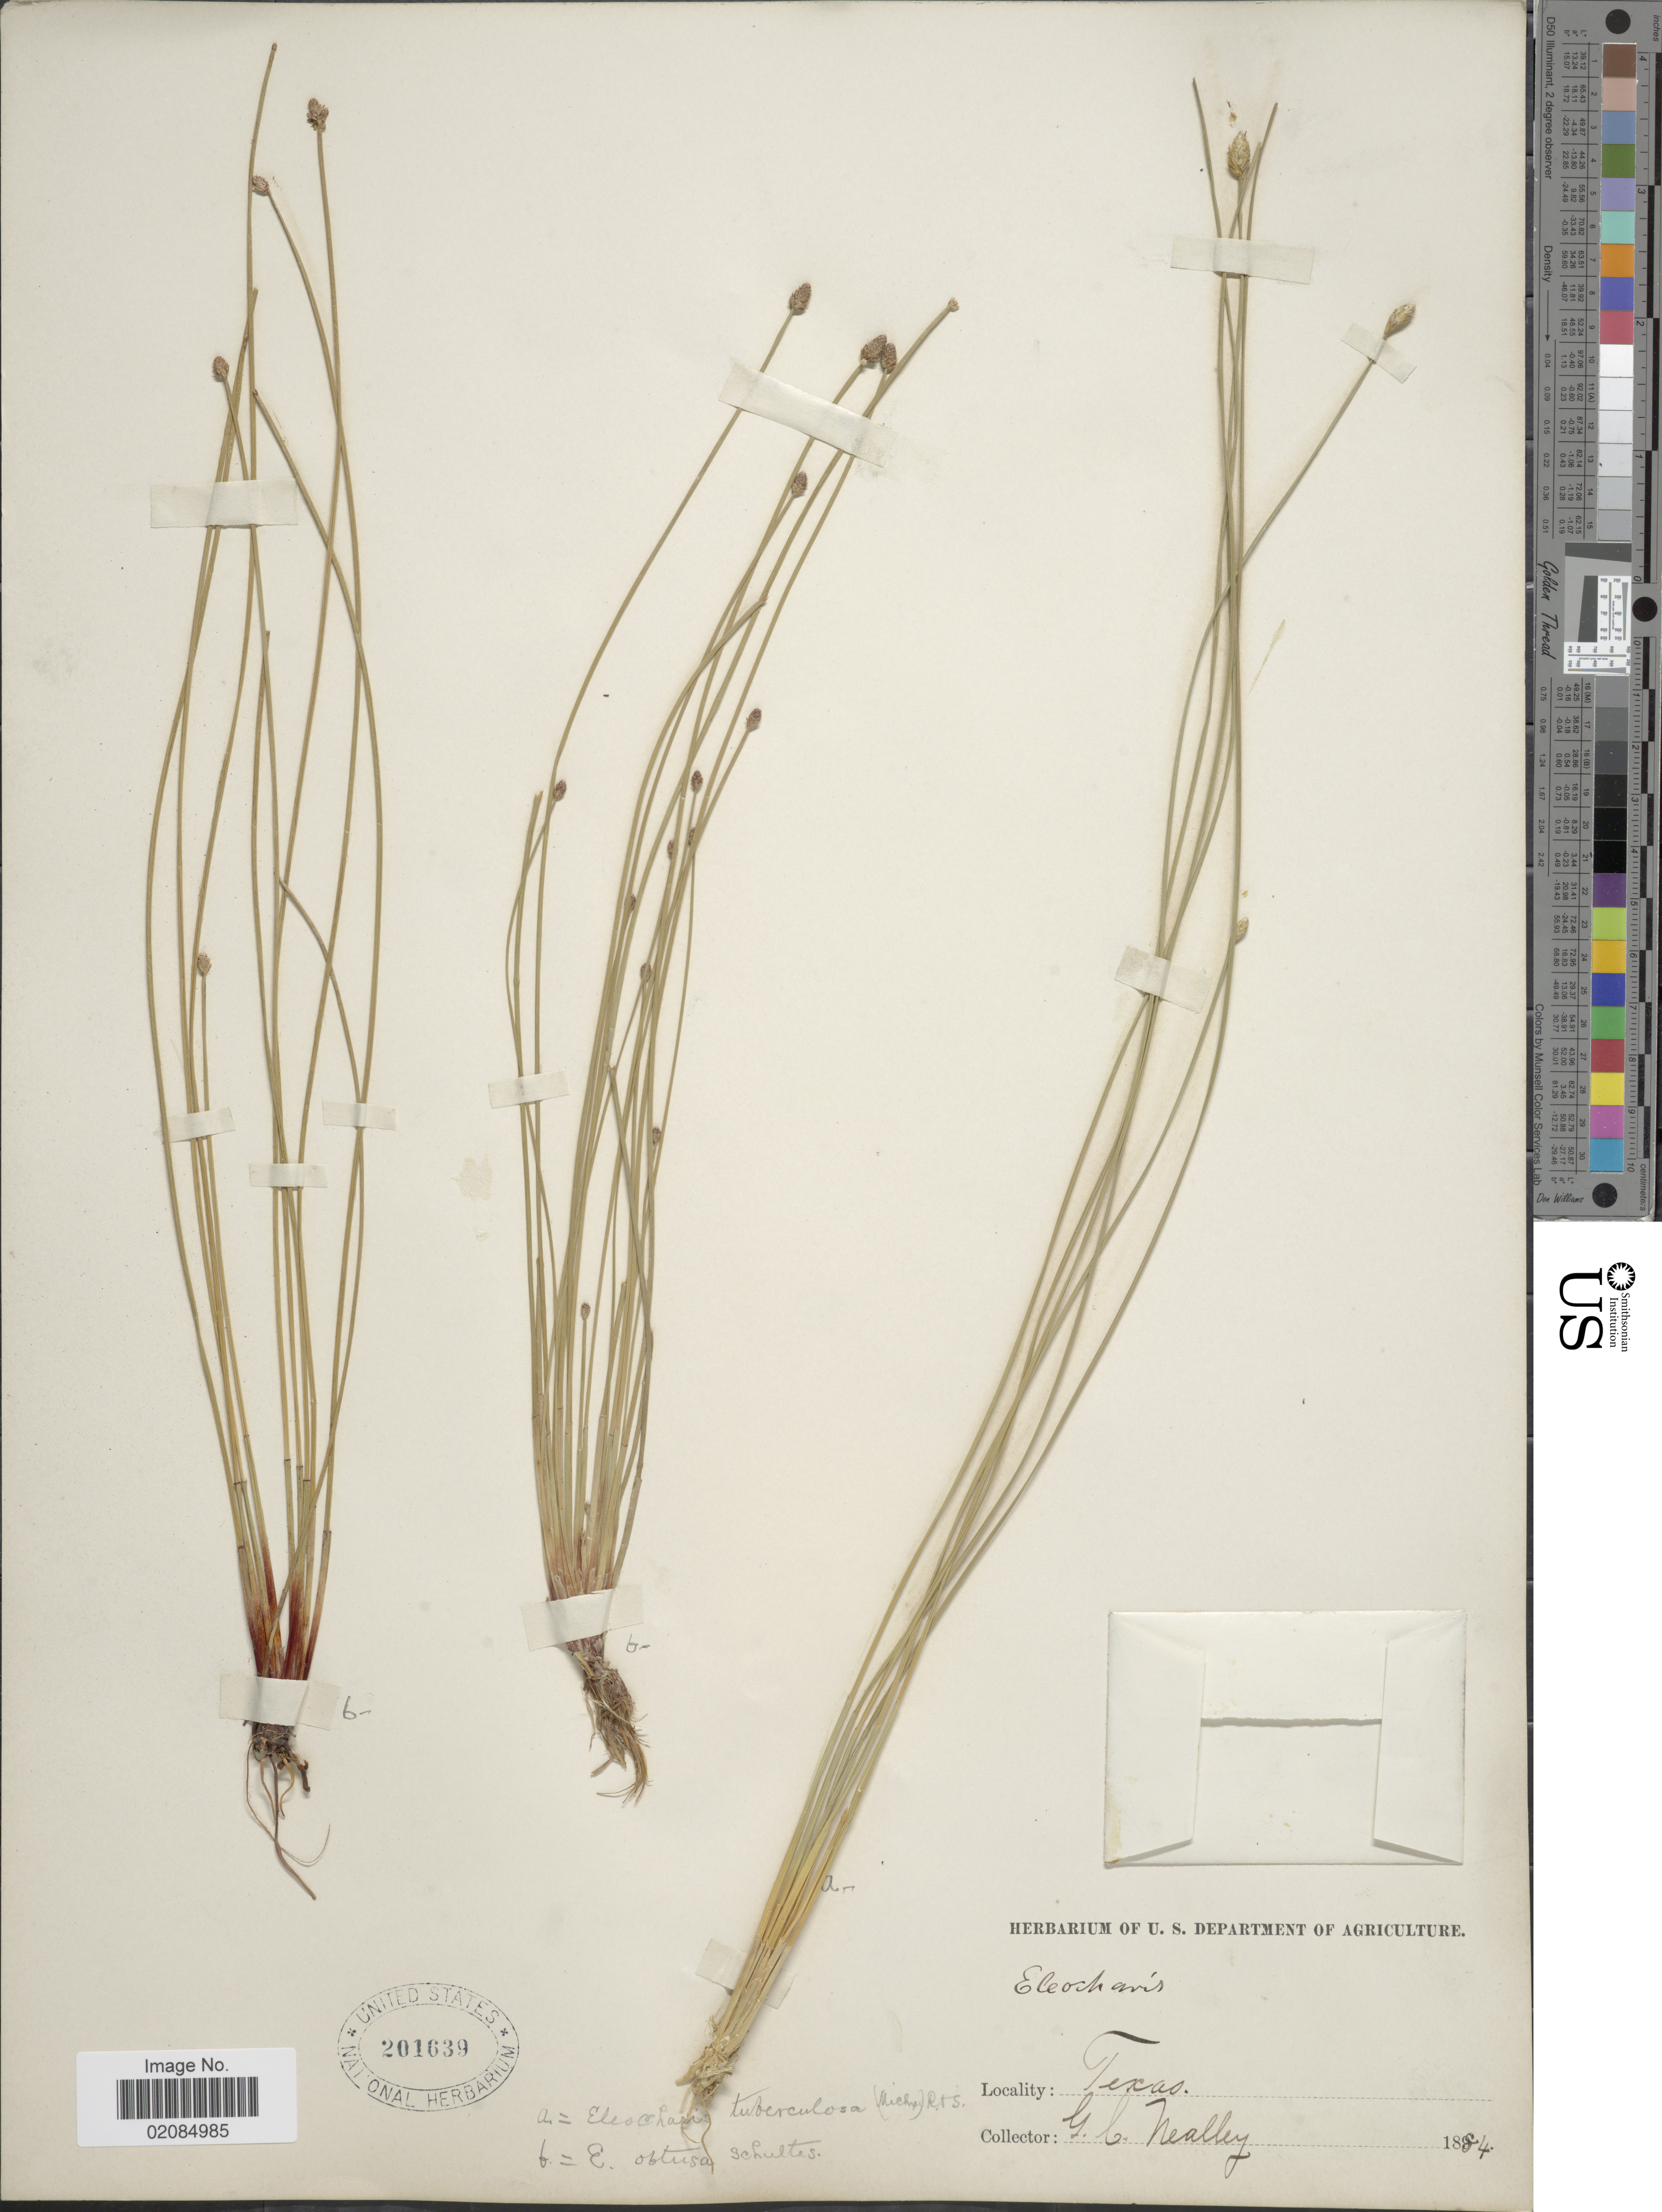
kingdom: Plantae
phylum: Tracheophyta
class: Liliopsida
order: Poales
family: Cyperaceae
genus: Eleocharis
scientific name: Eleocharis tuberculosa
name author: (Michx.) Roem. & Schult.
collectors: G. Neally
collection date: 1884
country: United States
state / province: Texas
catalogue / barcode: US 201639